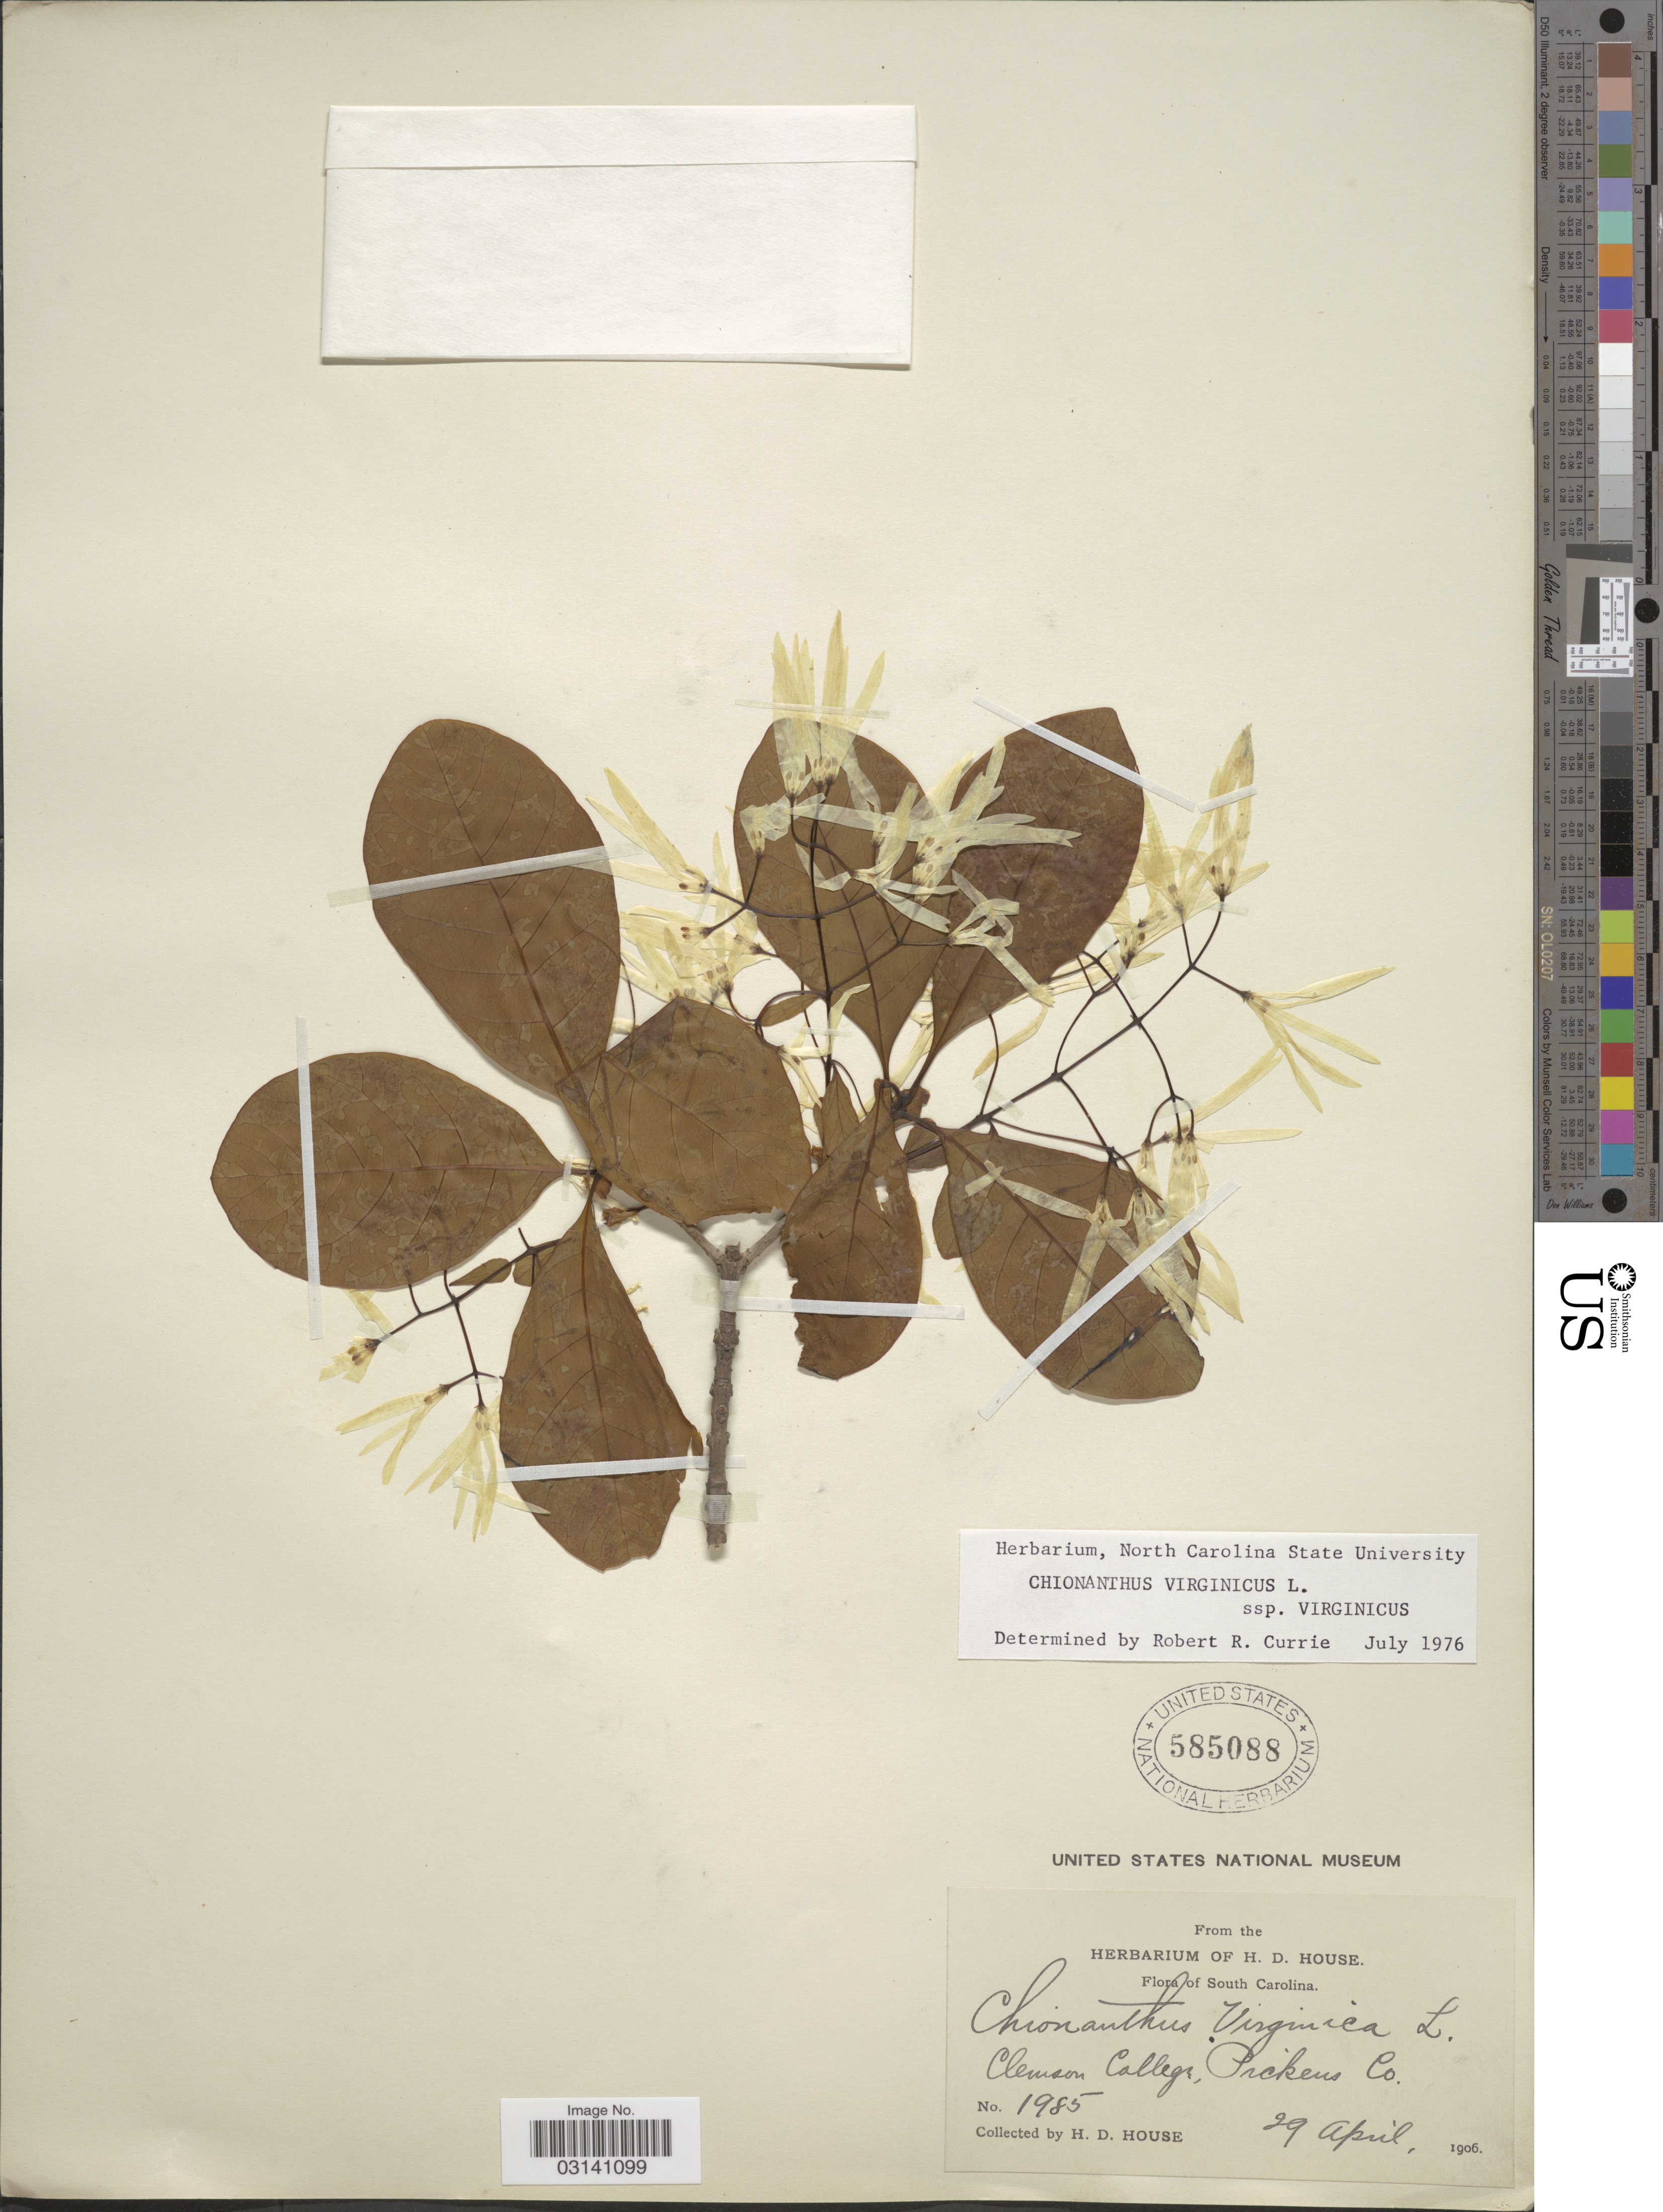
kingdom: Plantae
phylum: Tracheophyta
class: Magnoliopsida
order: Lamiales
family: Oleaceae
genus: Chionanthus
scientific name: Chionanthus virginicus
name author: L.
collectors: H. D. House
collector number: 1985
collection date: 1906-04-29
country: United States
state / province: South Carolina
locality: Clemson College, Pickens Co.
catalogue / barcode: US 585088